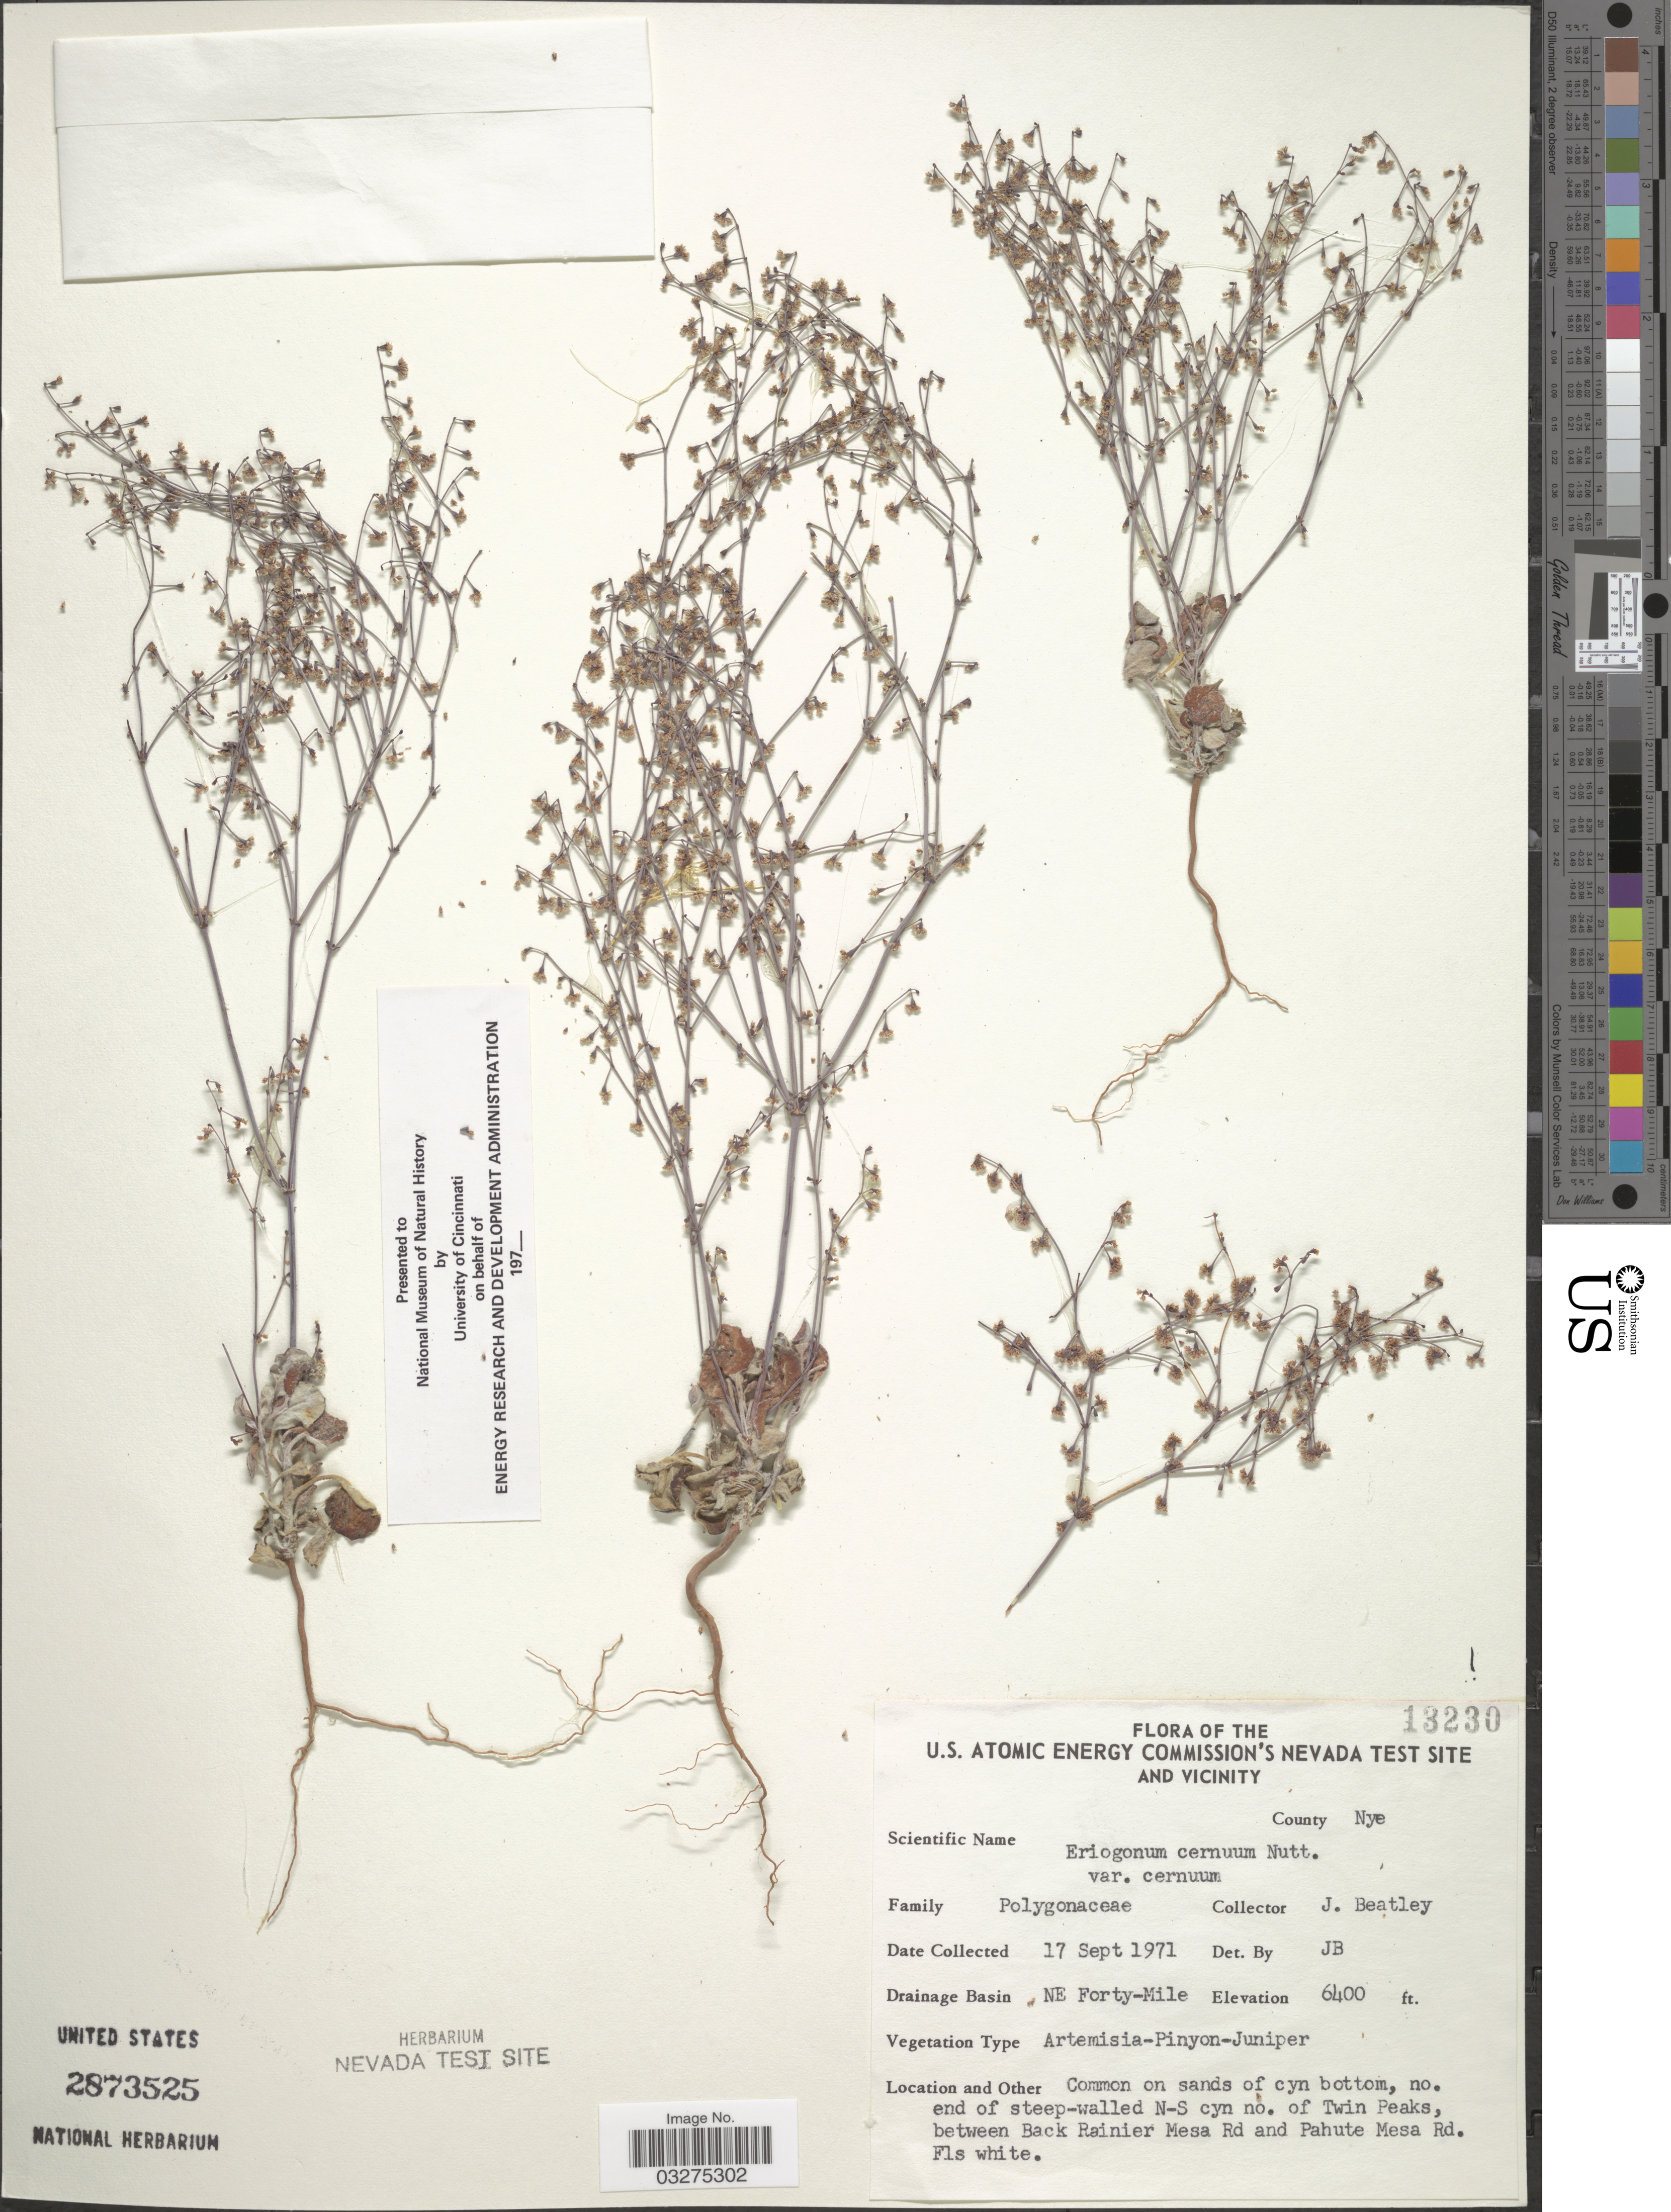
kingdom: Plantae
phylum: Tracheophyta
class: Magnoliopsida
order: Caryophyllales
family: Polygonaceae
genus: Eriogonum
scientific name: Eriogonum cernuum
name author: Nutt.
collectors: J. C. Beatley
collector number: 13230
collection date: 1971-09-17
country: United States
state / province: Nevada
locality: U.S. Atomic Energy Commission's Nevada Test Site and Vicinity. County Nye. Drainage Basin NE Forty-Mile. No. end of steep-walled N-S cyn no. of Twin Peaks, between Back Rainier Mesa Rd and Pahute Mesa Rd.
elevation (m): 1951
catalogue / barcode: US 2873525